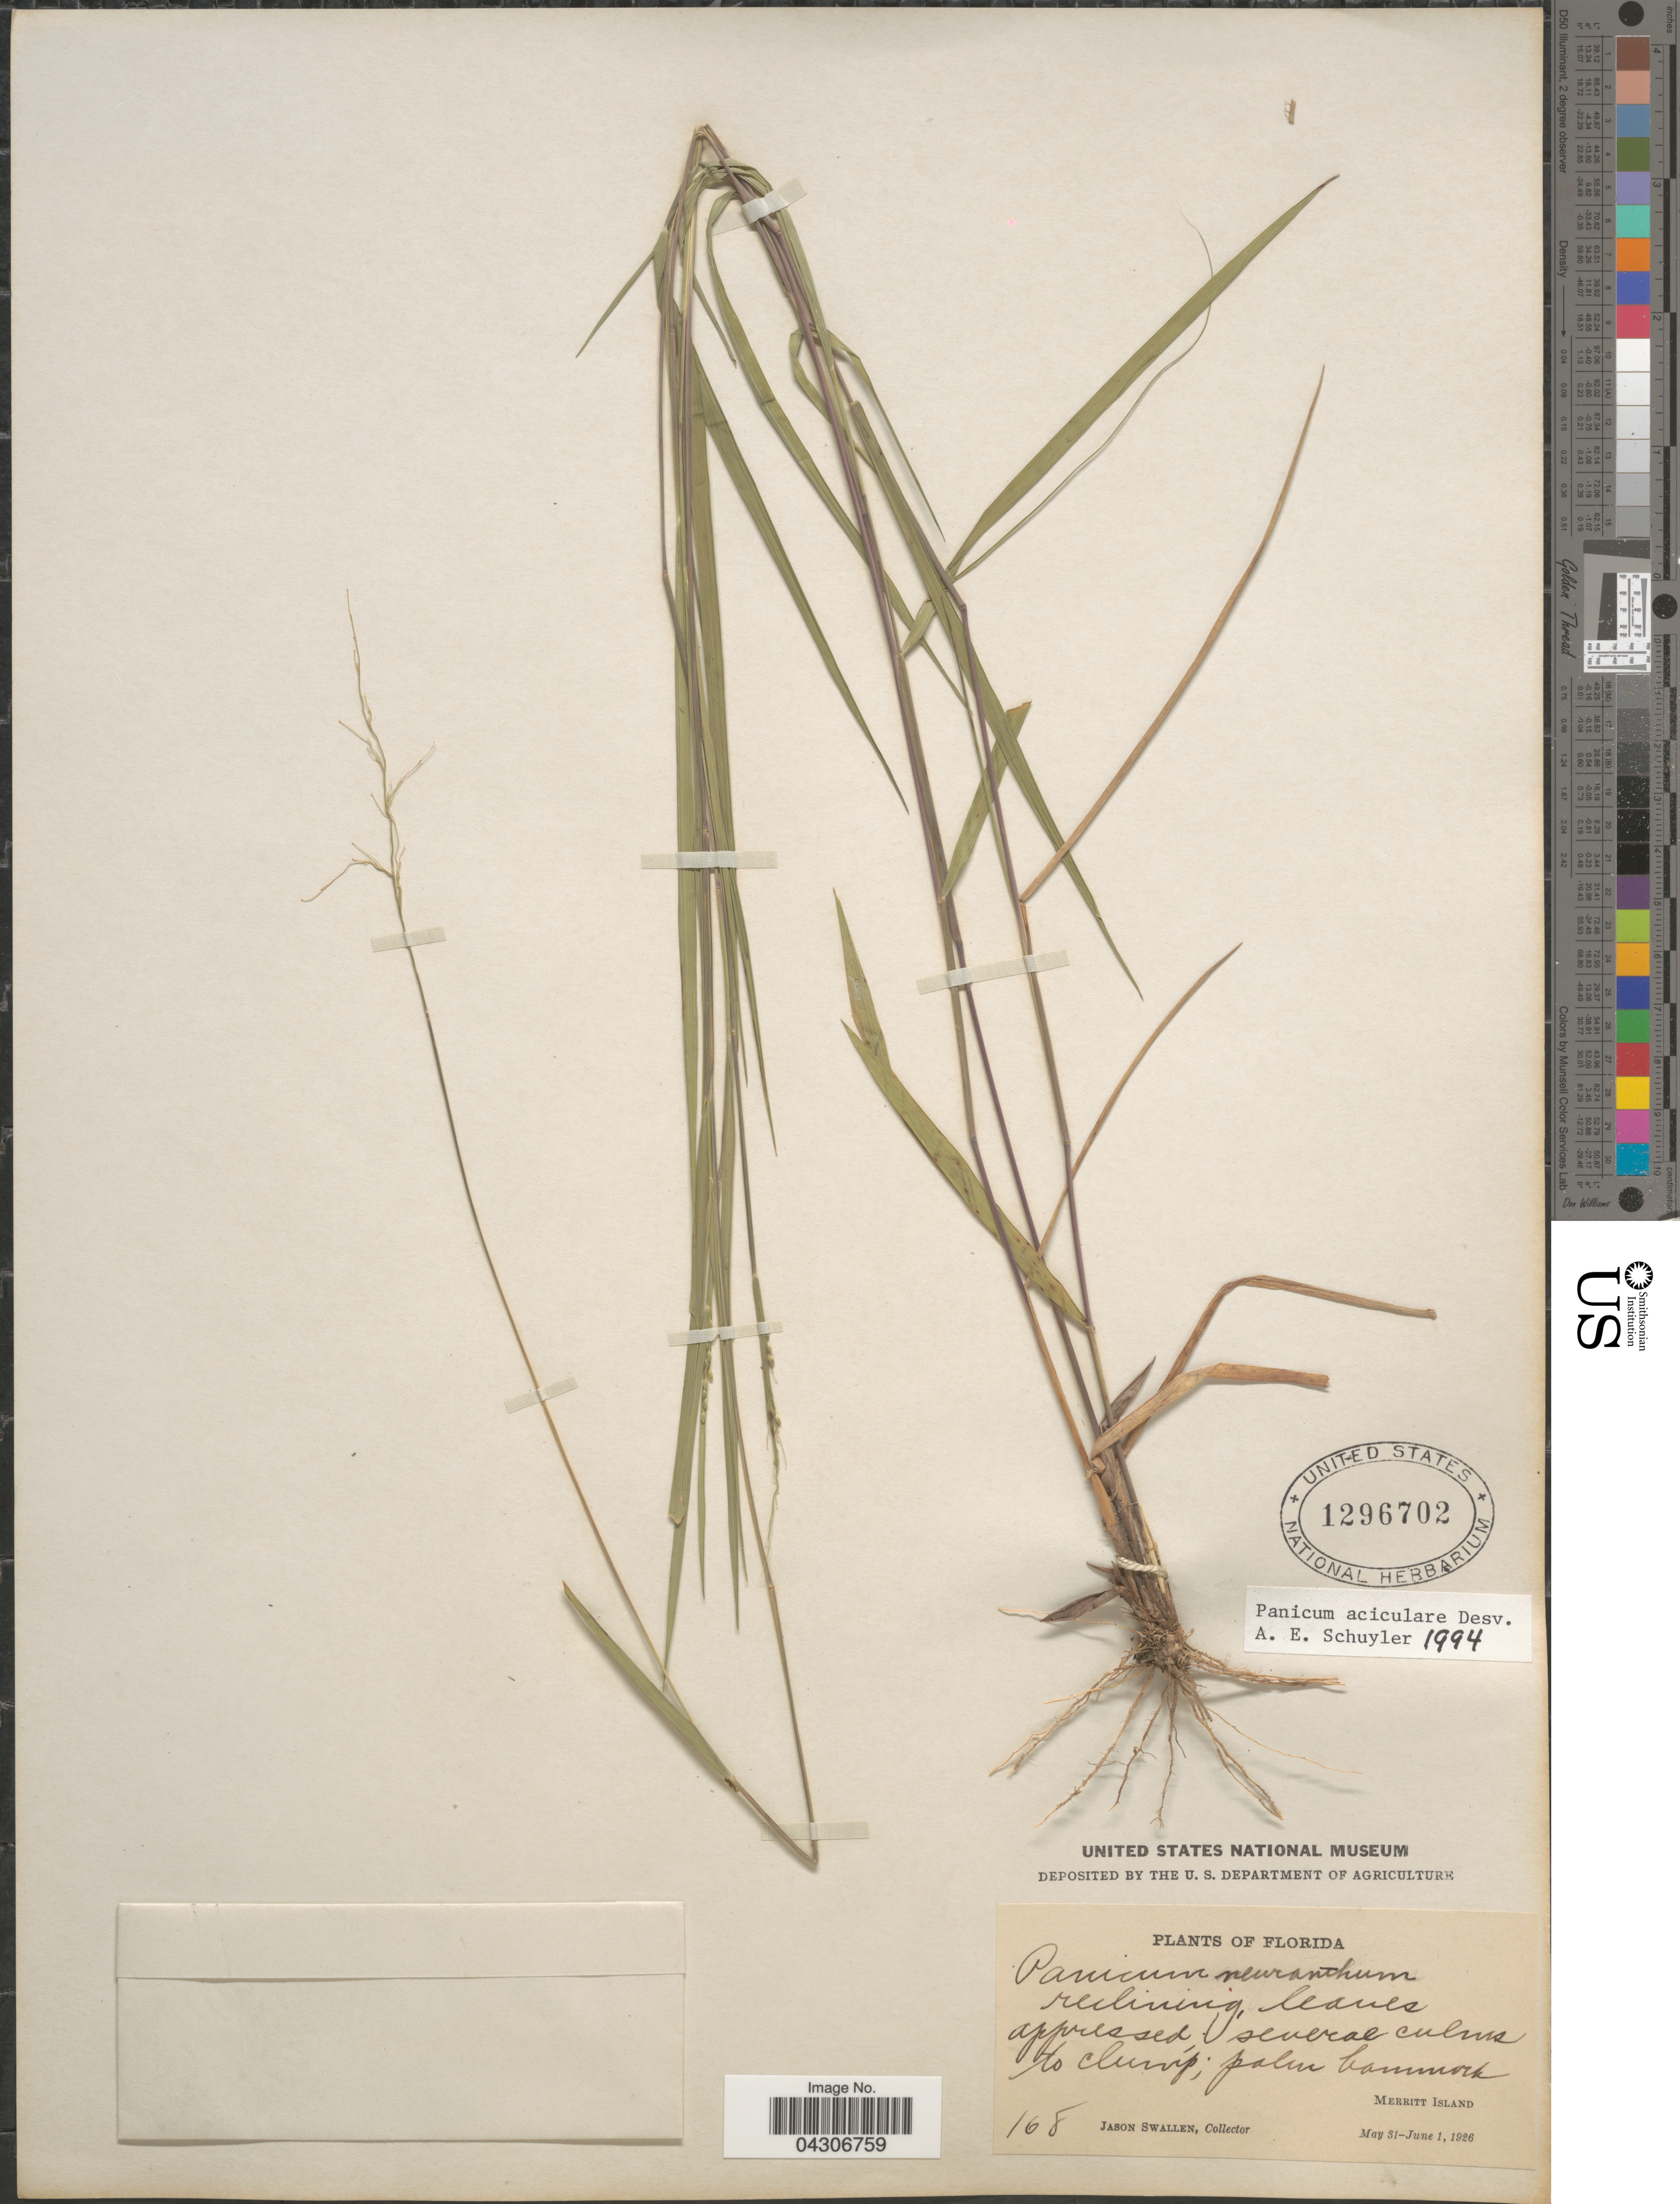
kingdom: Plantae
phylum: Tracheophyta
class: Liliopsida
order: Poales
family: Poaceae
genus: Dichanthelium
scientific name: Dichanthelium aciculare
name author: (Desv. ex Poir.) Gould & C.A. Clark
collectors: J. R. Swallen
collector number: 168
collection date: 1926-05-31/1926-06-01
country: United States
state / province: Florida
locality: Palm Hammock. Merritt Island.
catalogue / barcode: US 1296702